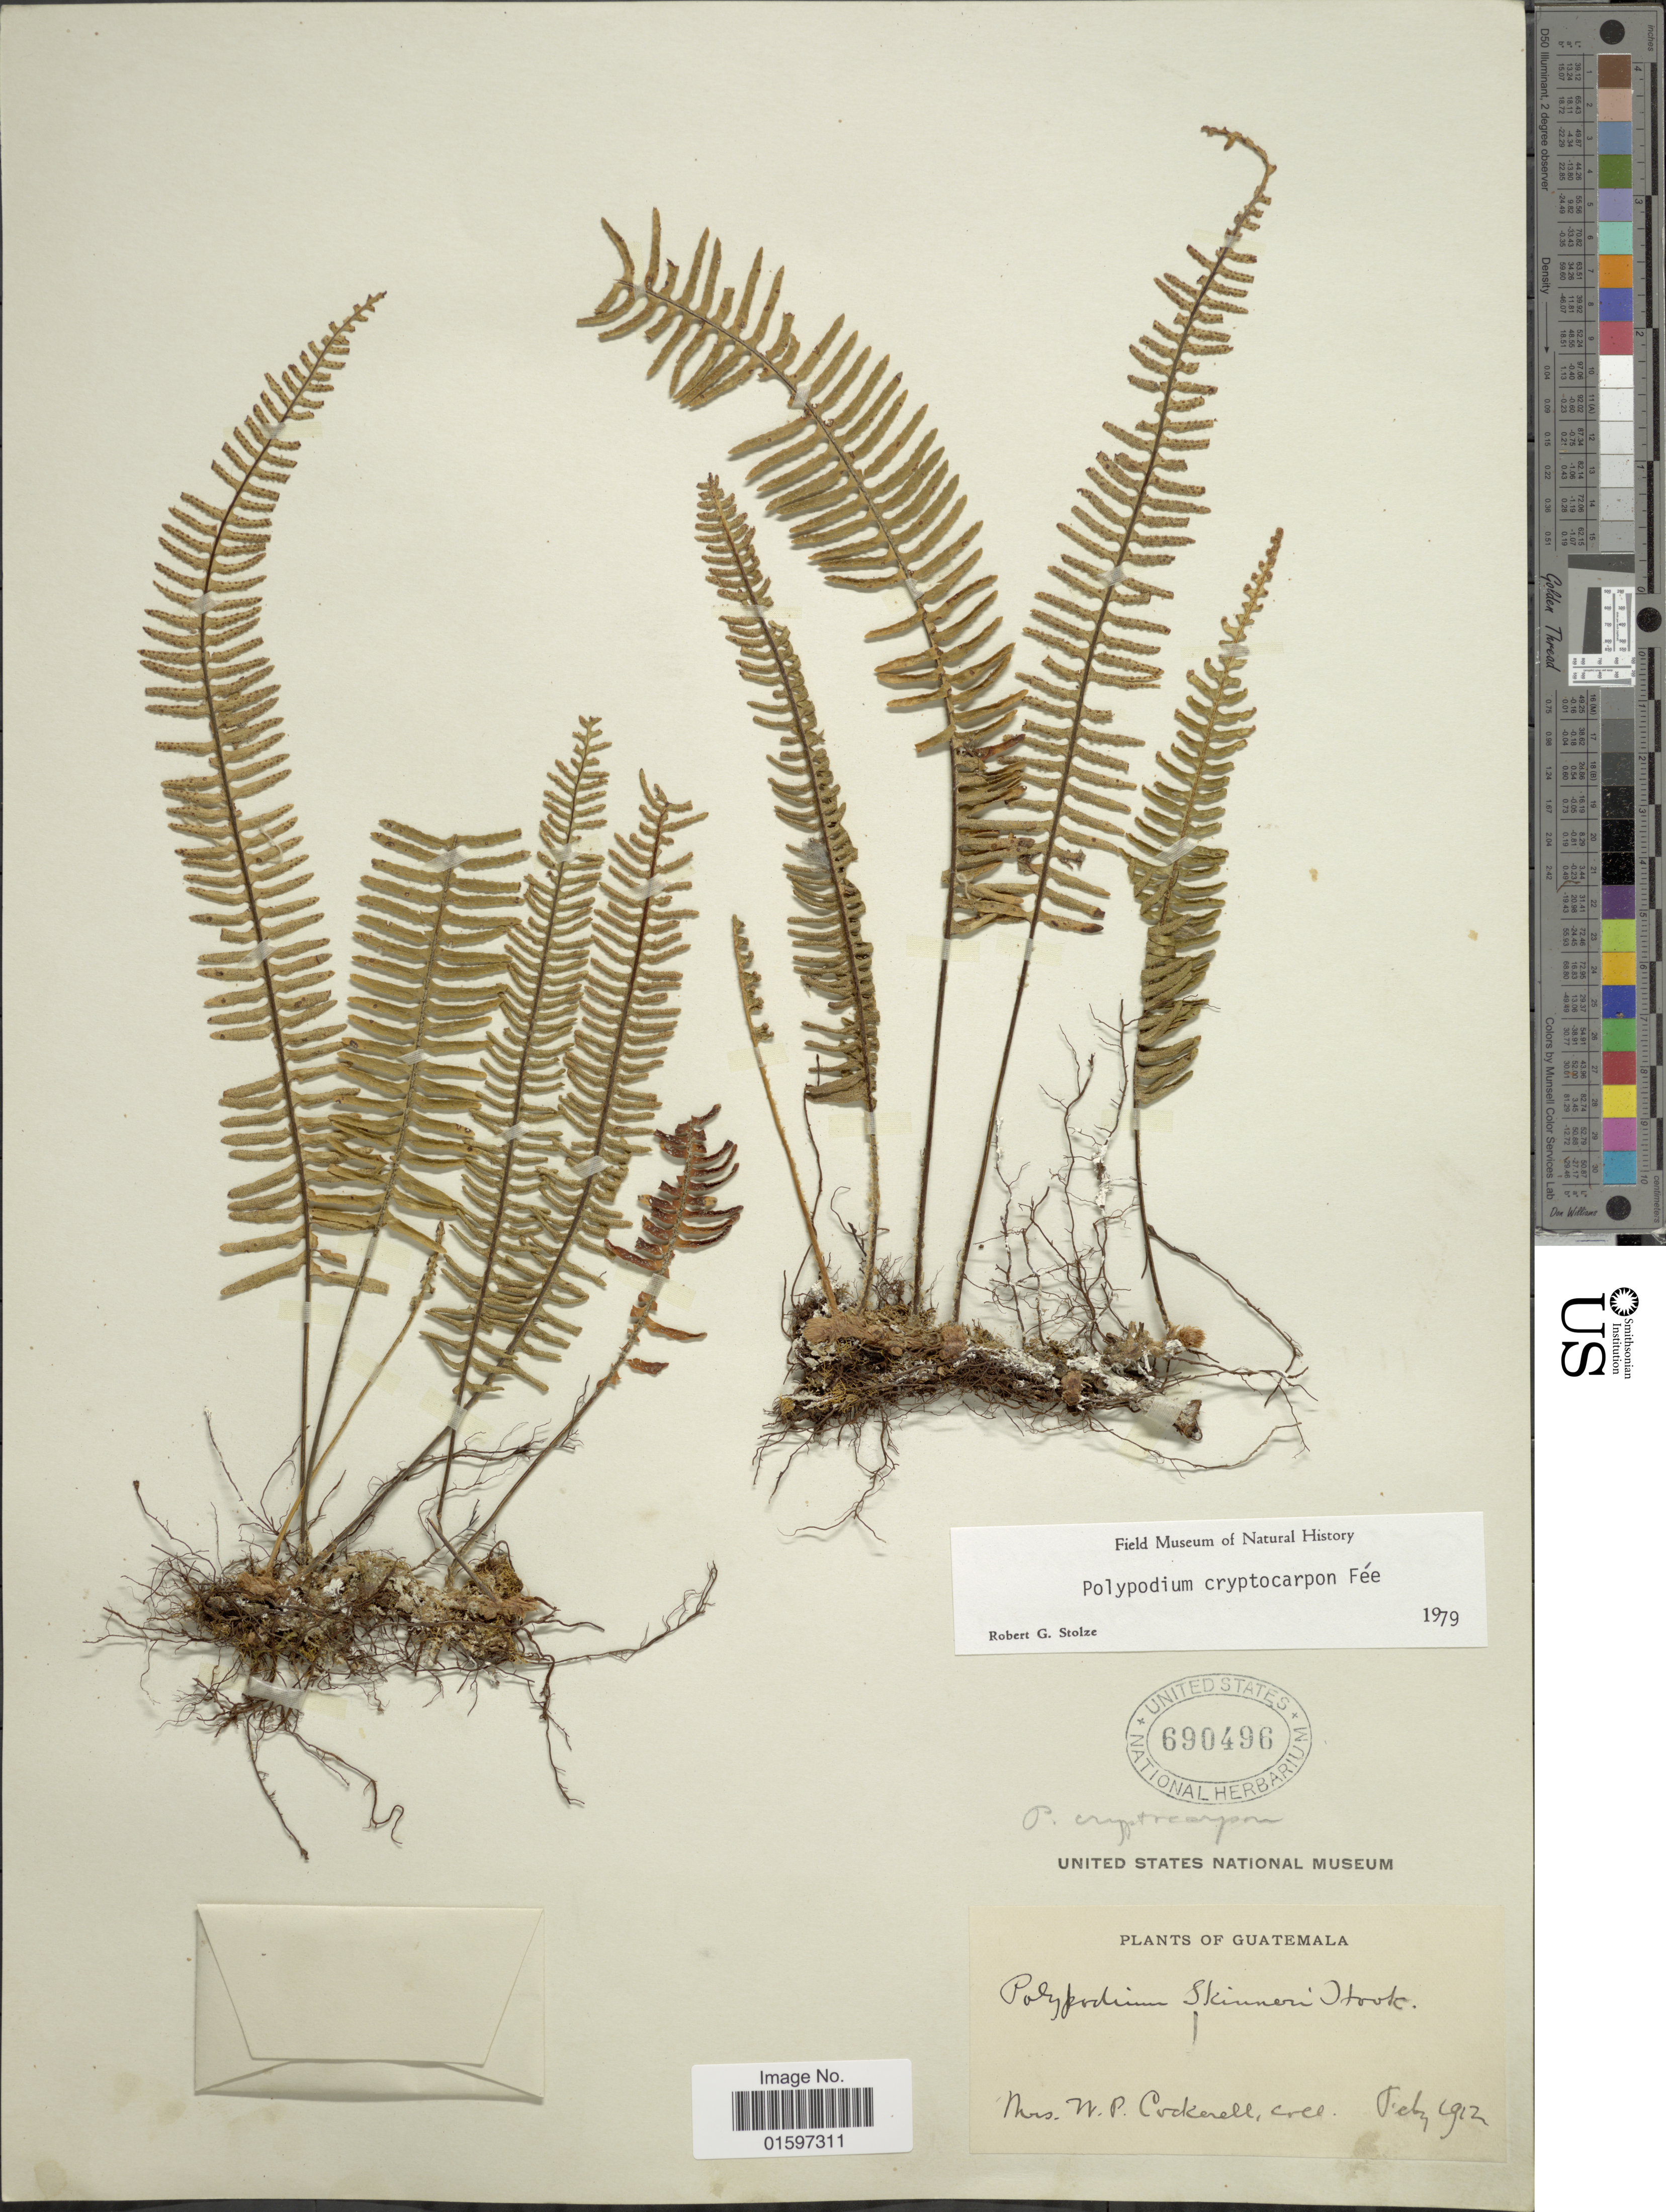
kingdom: Plantae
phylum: Tracheophyta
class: Polypodiopsida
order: Polypodiales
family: Polypodiaceae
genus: Pleopeltis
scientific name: Pleopeltis cryptocarpa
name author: (Fée) A.R. Sm. & Tejero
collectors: W. Cockerell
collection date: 1912-02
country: Guatemala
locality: Guatemala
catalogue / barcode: US 690496